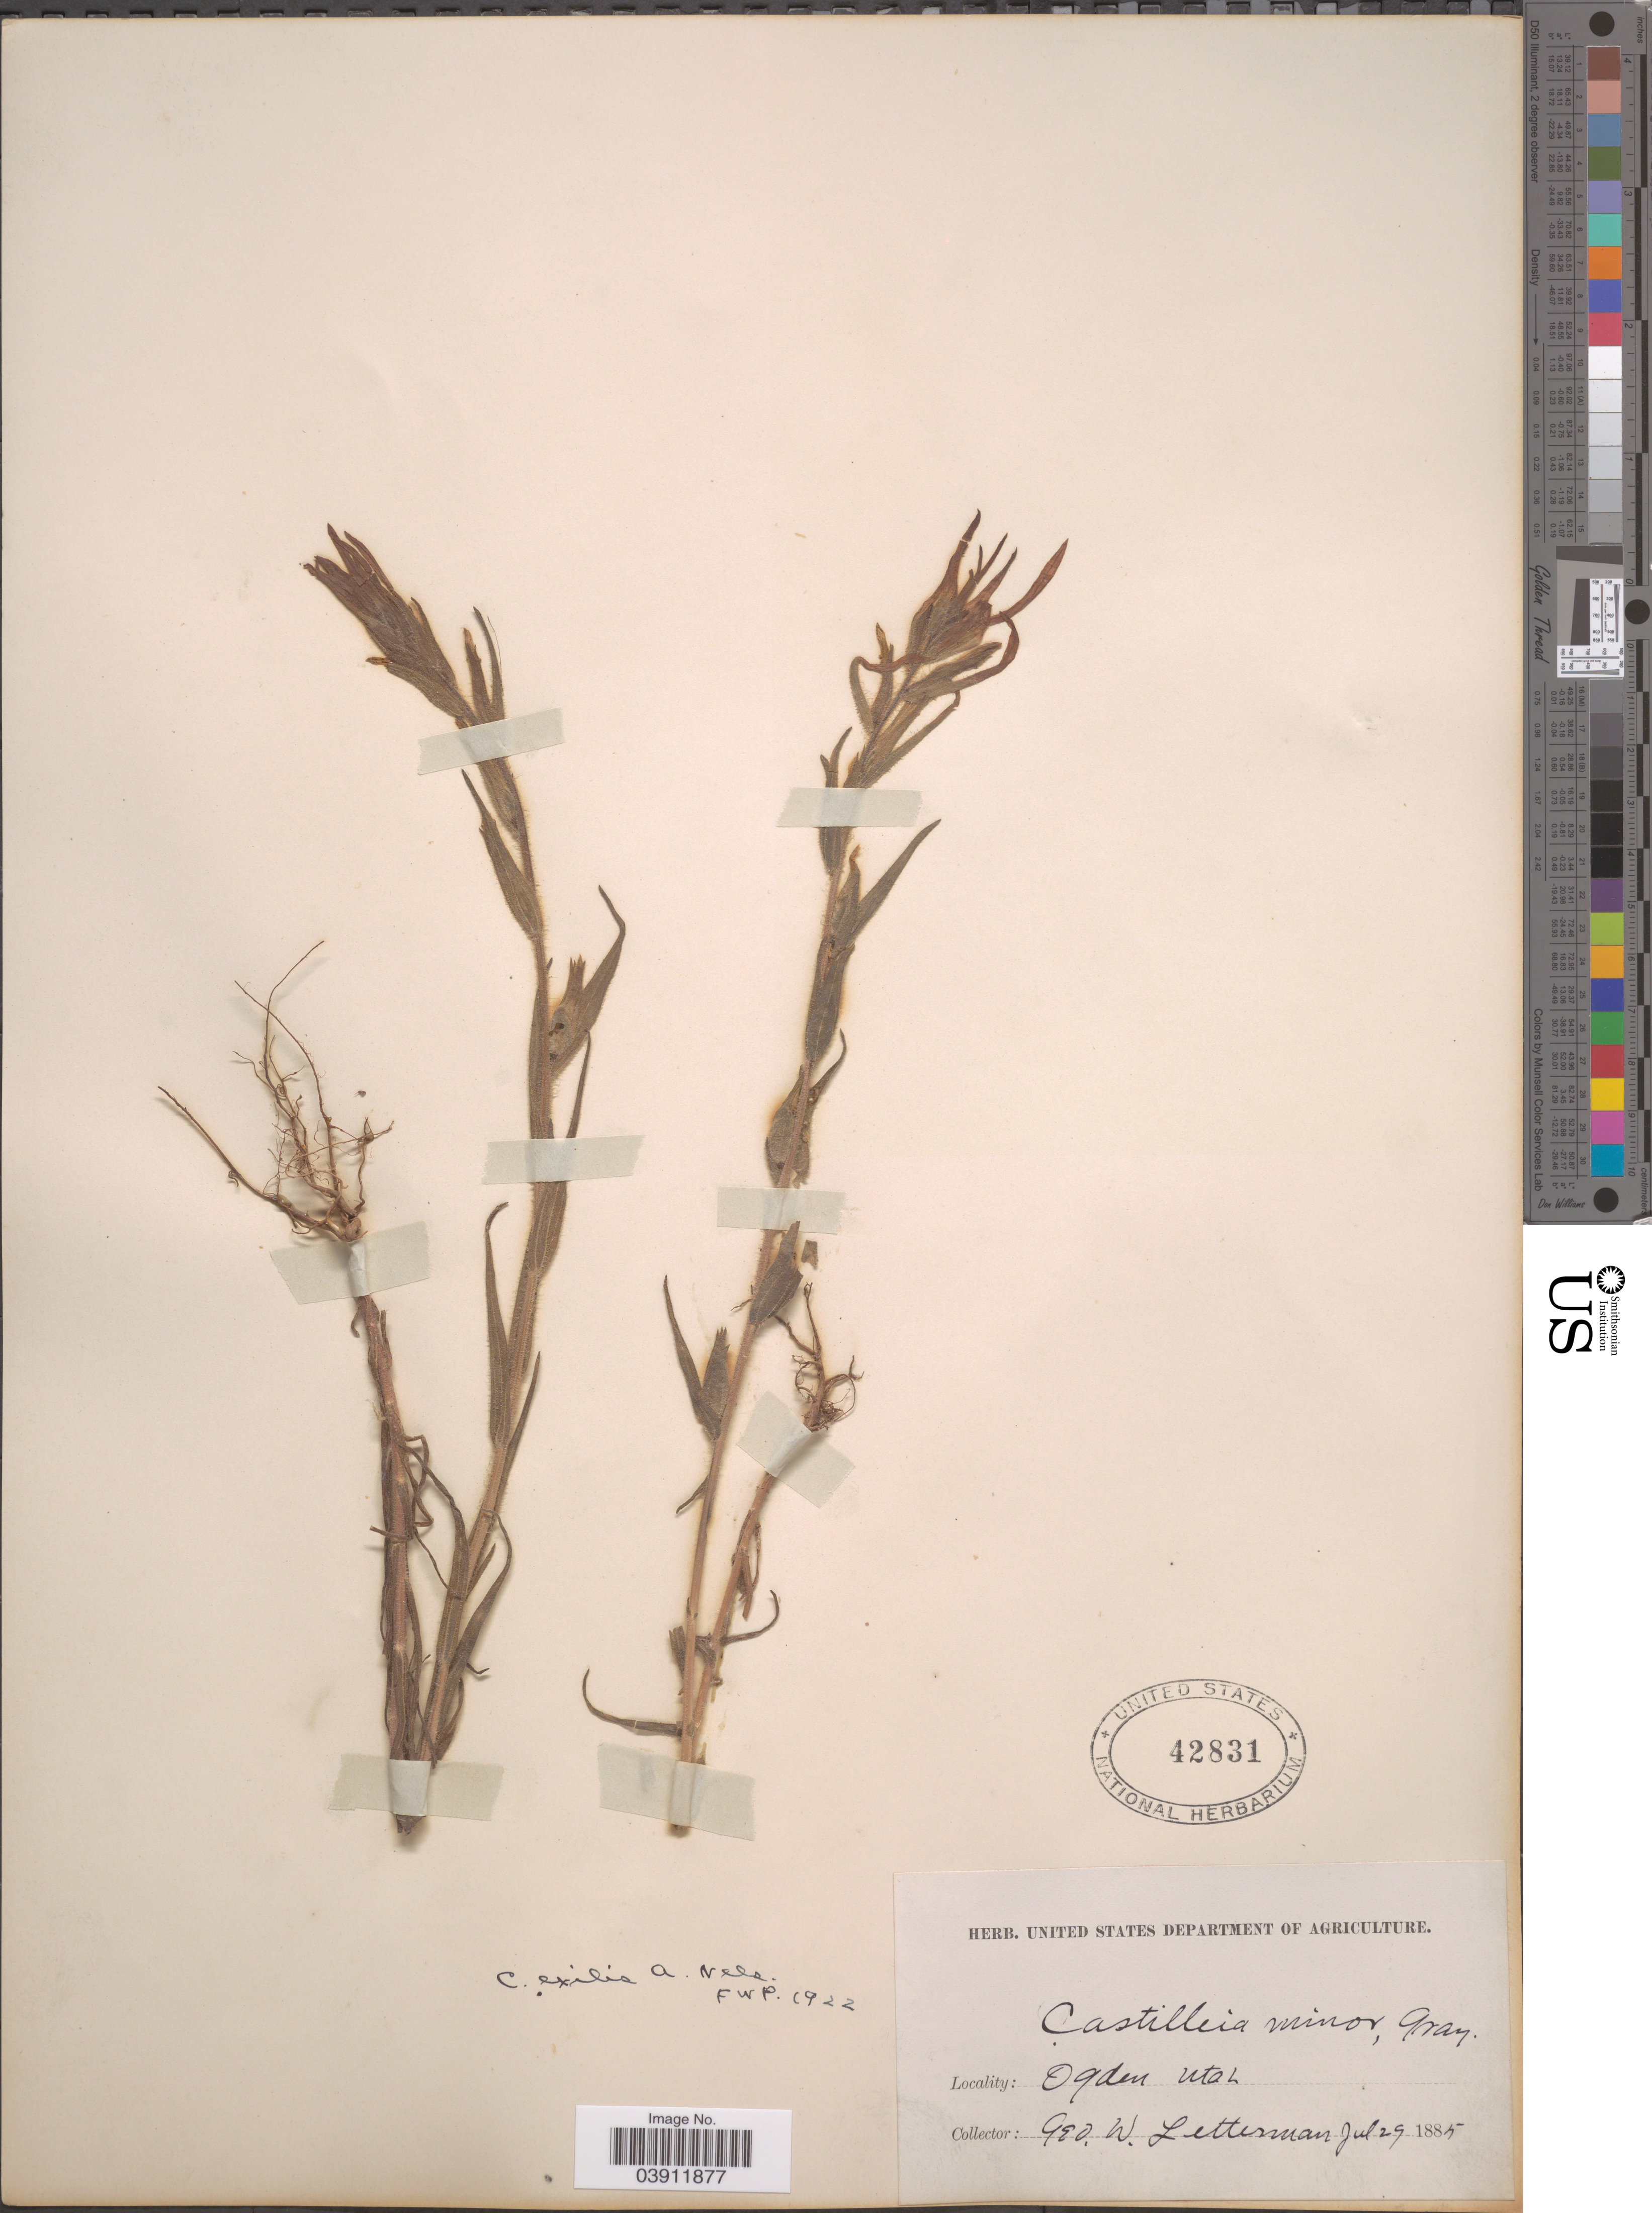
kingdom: Plantae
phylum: Tracheophyta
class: Magnoliopsida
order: Lamiales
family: Orobanchaceae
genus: Castilleja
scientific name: Castilleja exilis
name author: A. Nelson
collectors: G. W. Letterman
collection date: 1885-07-29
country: United States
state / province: Utah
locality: Ogden.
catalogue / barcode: US 42831